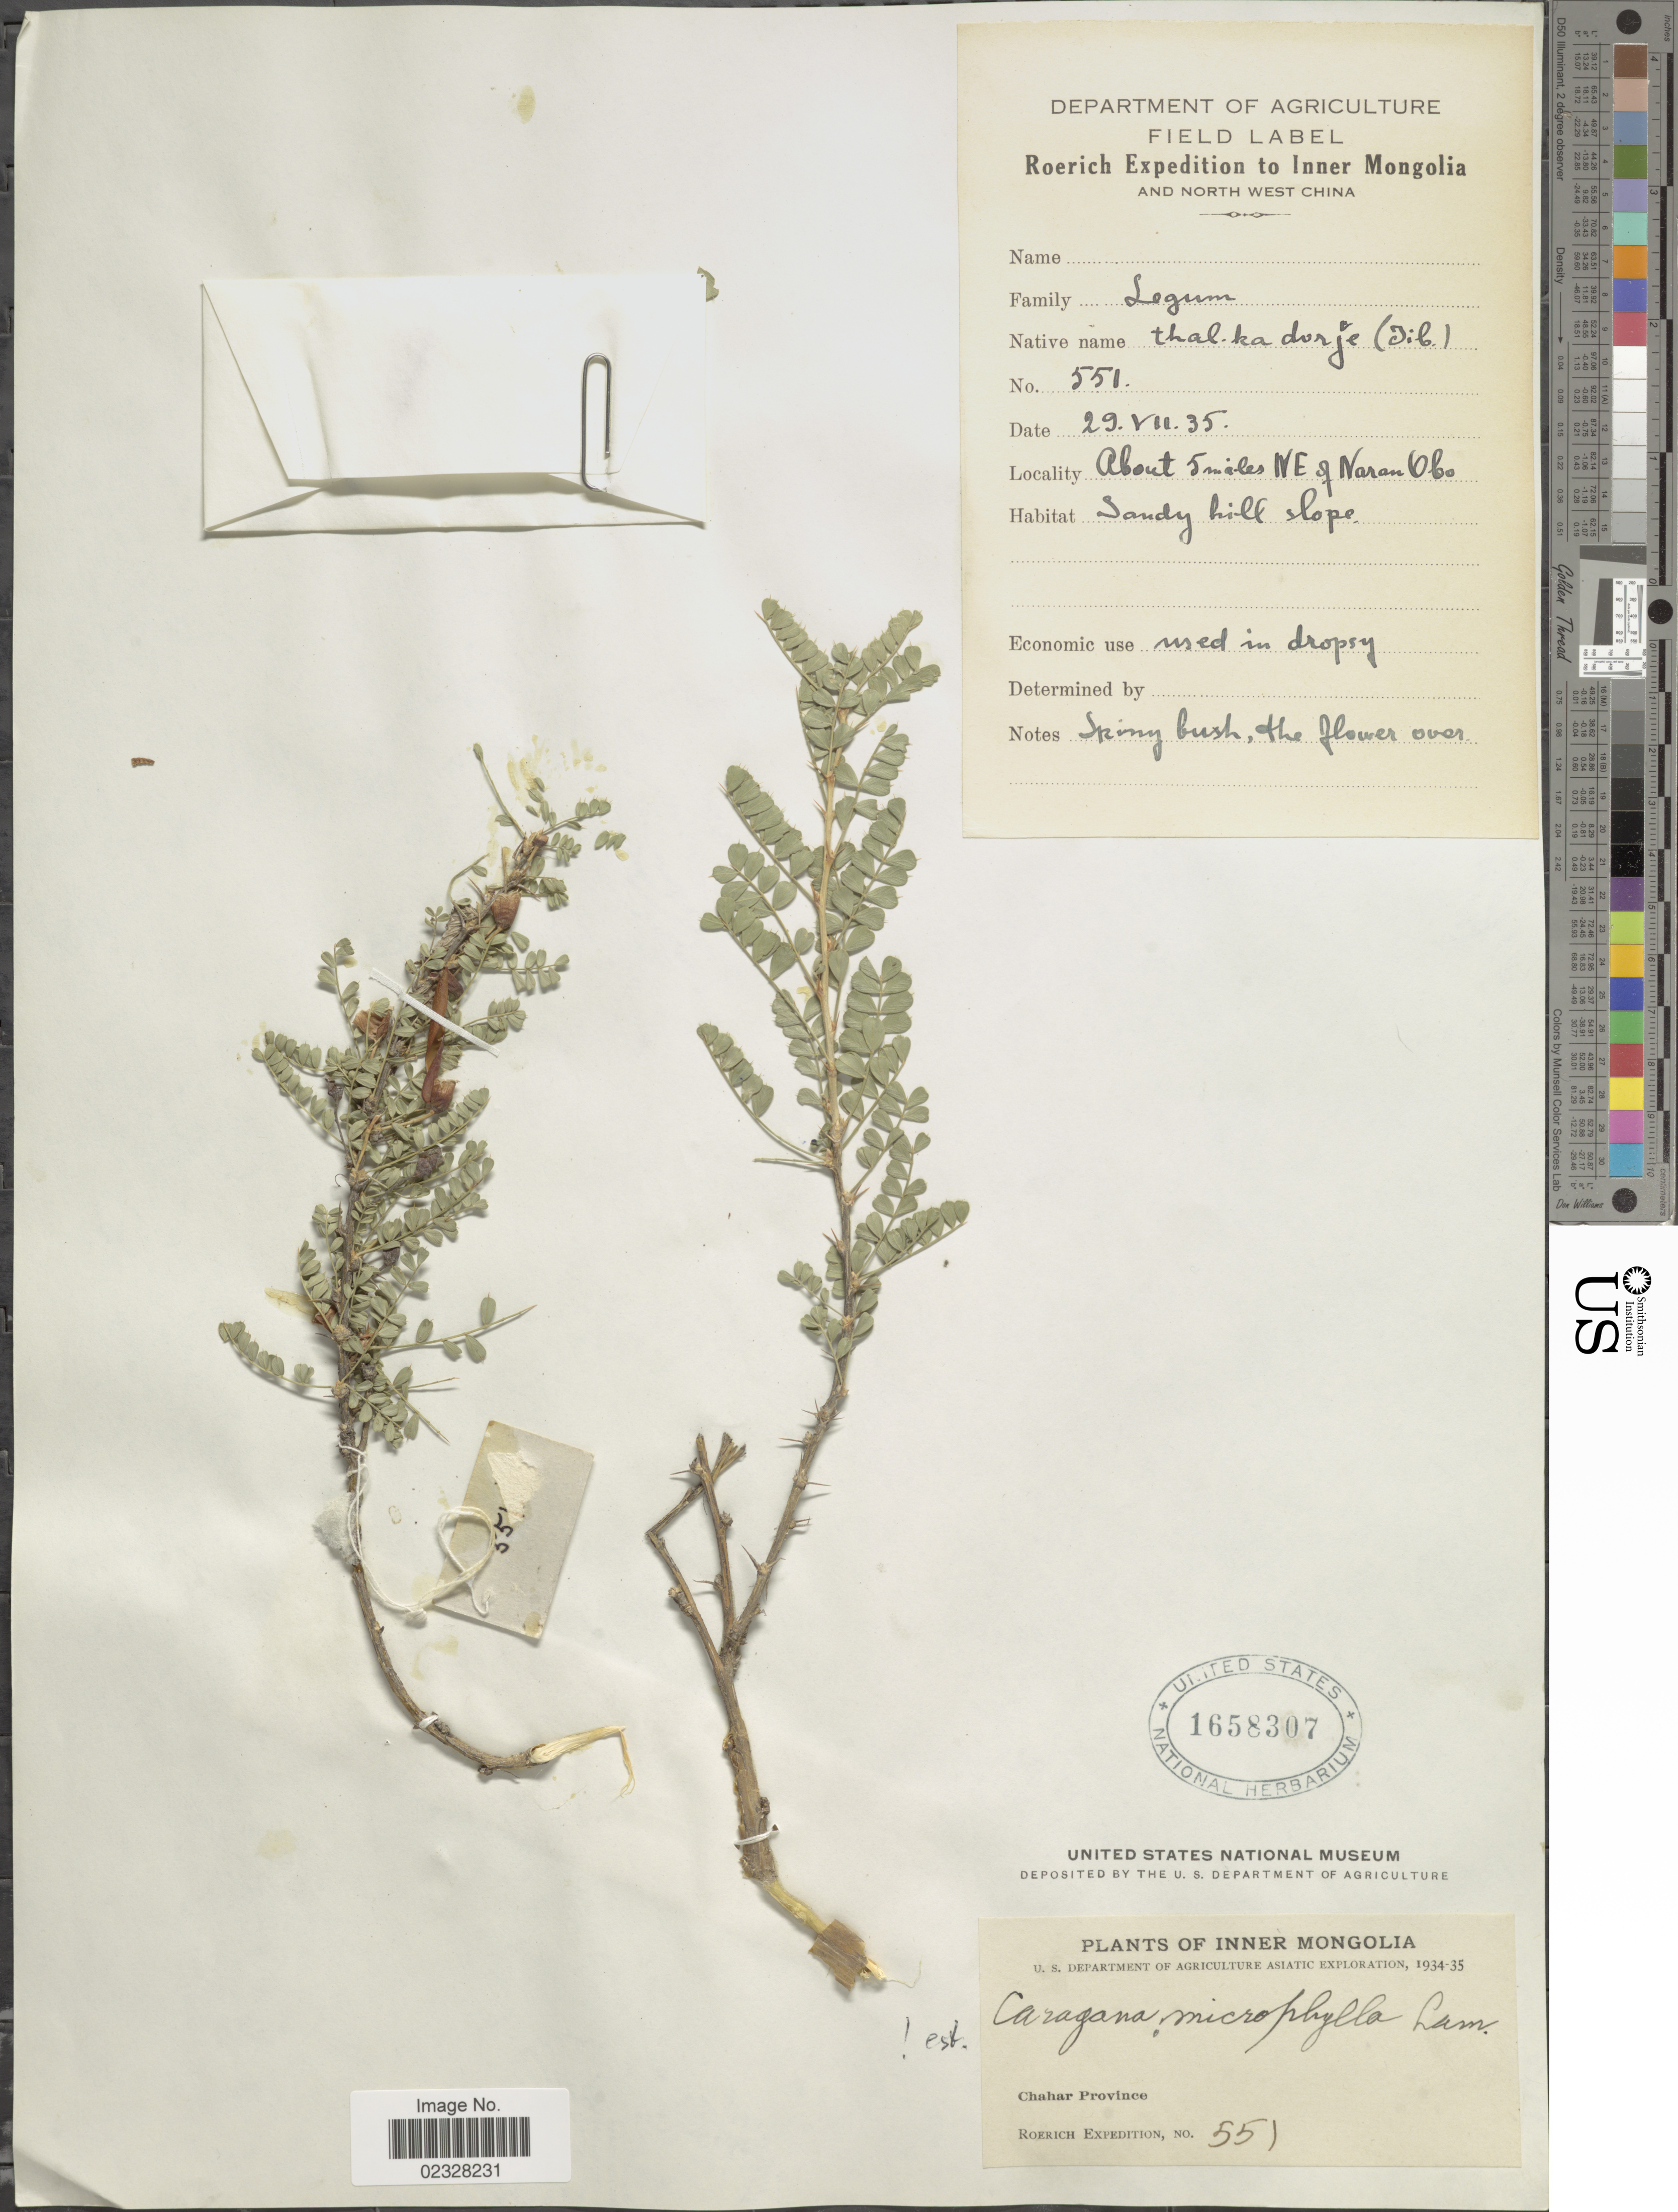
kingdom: Plantae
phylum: Tracheophyta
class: Magnoliopsida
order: Fabales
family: Fabaceae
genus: Caragana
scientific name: Caragana microphylla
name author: Lam.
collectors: Roerich Expedition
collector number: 551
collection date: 1935-07-29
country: China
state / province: Nei Monggol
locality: Inner Mongilia. Chahar Province. About 5 miles NE of Naran Obo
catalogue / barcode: US 1658307